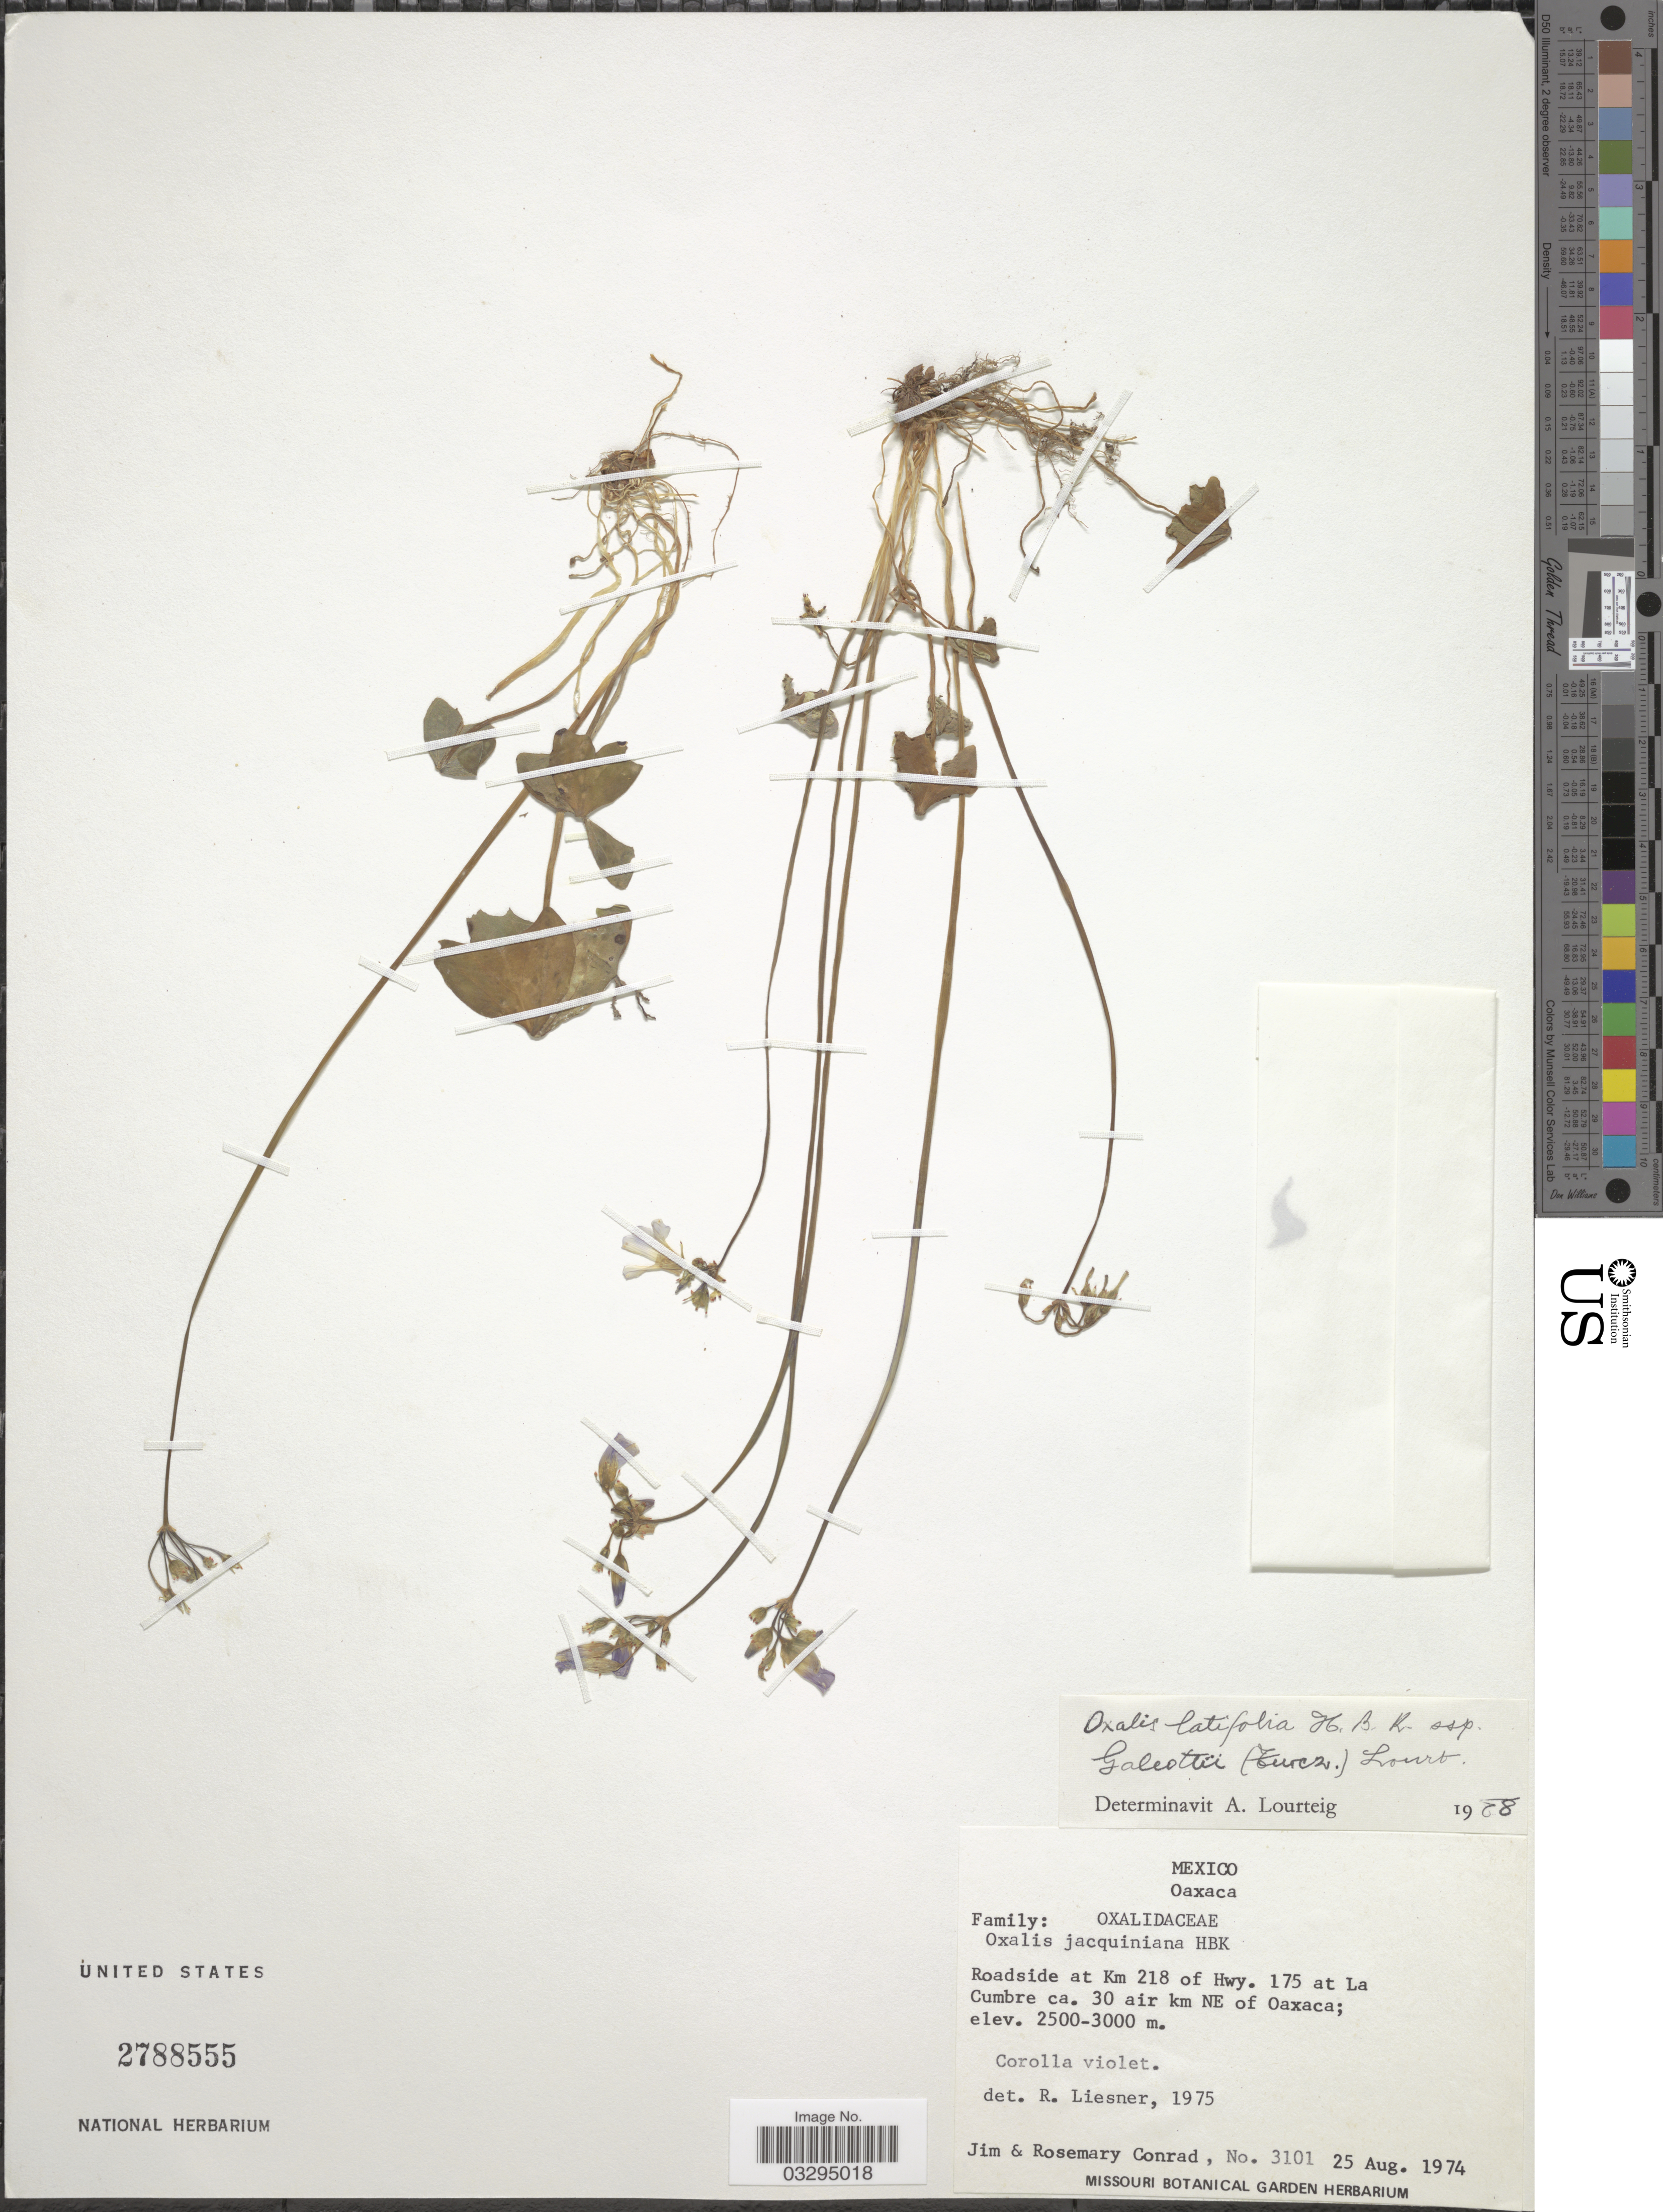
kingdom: Plantae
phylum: Tracheophyta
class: Magnoliopsida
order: Oxalidales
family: Oxalidaceae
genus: Oxalis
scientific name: Oxalis latifolia subsp. galeottii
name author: (Turcz.) Lourteig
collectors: J. Conrad & R. Conrad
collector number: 3101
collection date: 1974-08-25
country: Mexico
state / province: Oaxaca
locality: Roadside at Km 218 of Hwy. 175 at La Cumbre ca. 30 air km NE of Oaxaca.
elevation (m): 2500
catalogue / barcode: US 2788555